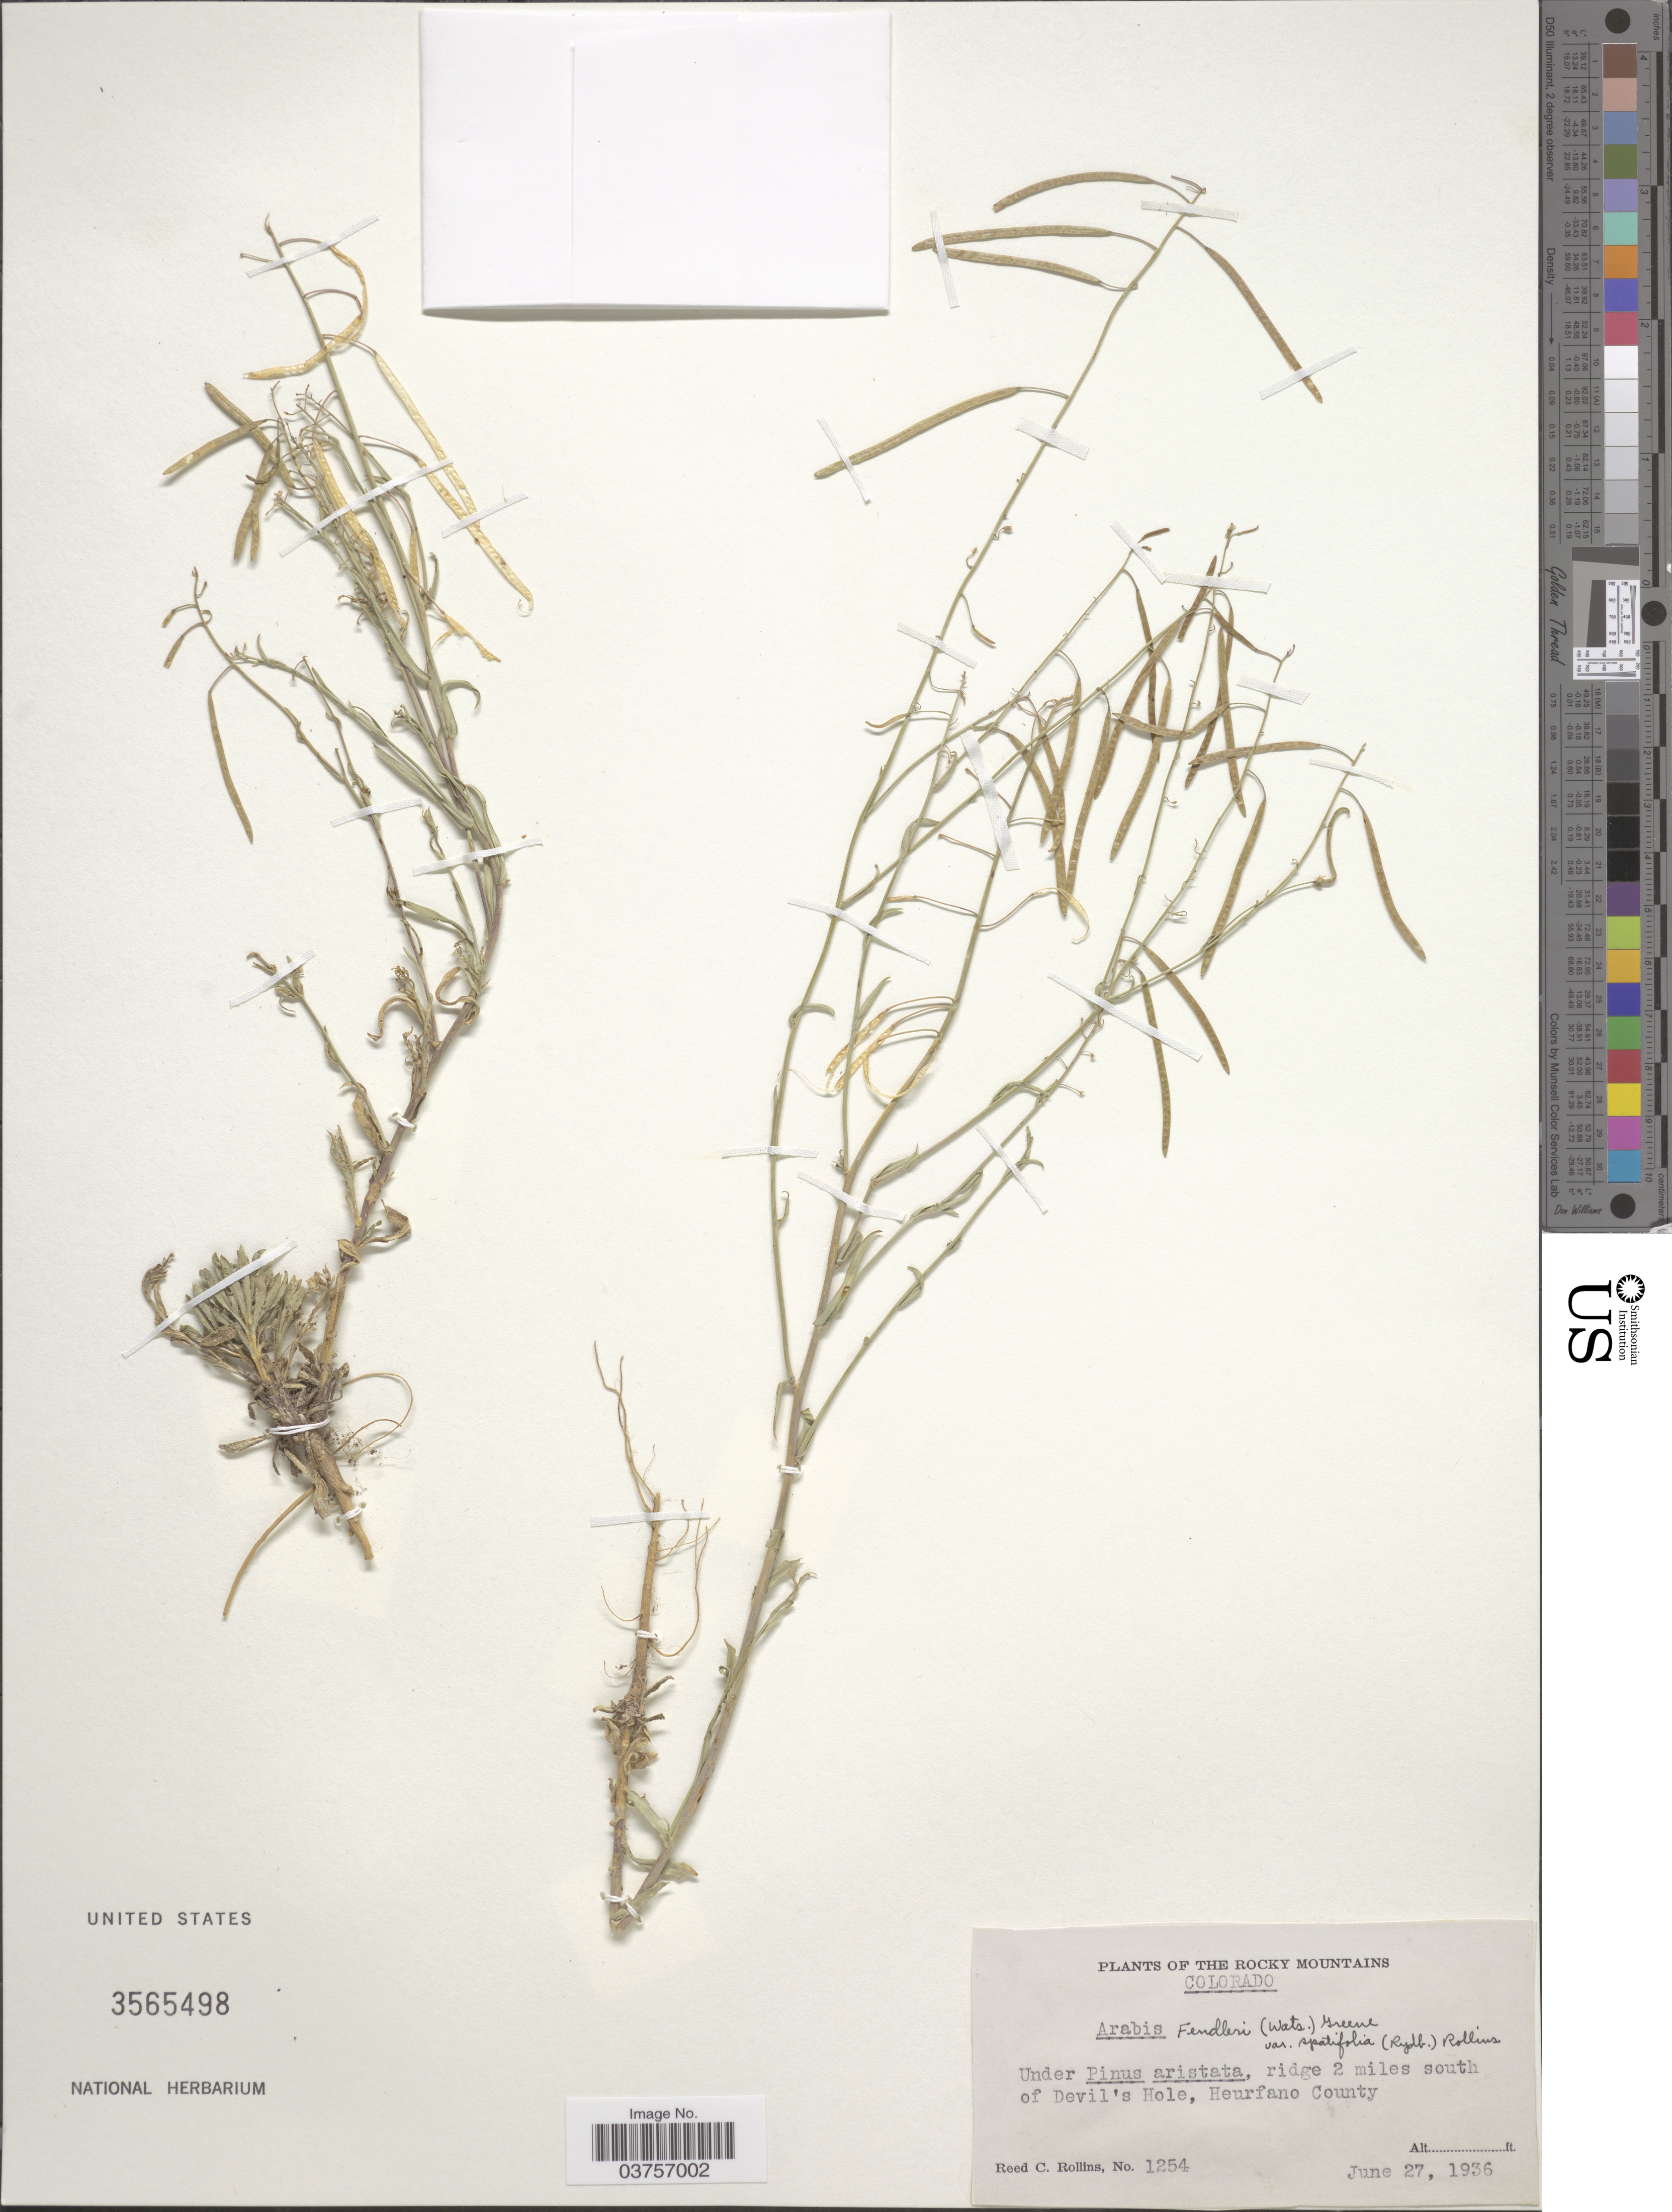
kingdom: Plantae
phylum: Tracheophyta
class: Magnoliopsida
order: Brassicales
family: Brassicaceae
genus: Arabis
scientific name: Arabis fendleri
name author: (S. Watson) Greene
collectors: R. C. Rollins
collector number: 1254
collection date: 1936-06-27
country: United States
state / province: Colorado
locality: The Rocky Mountains. Ridge 2 miles south of Devil's Hole, Heurfano County.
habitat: under Pinus aristata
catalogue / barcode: US 3565498